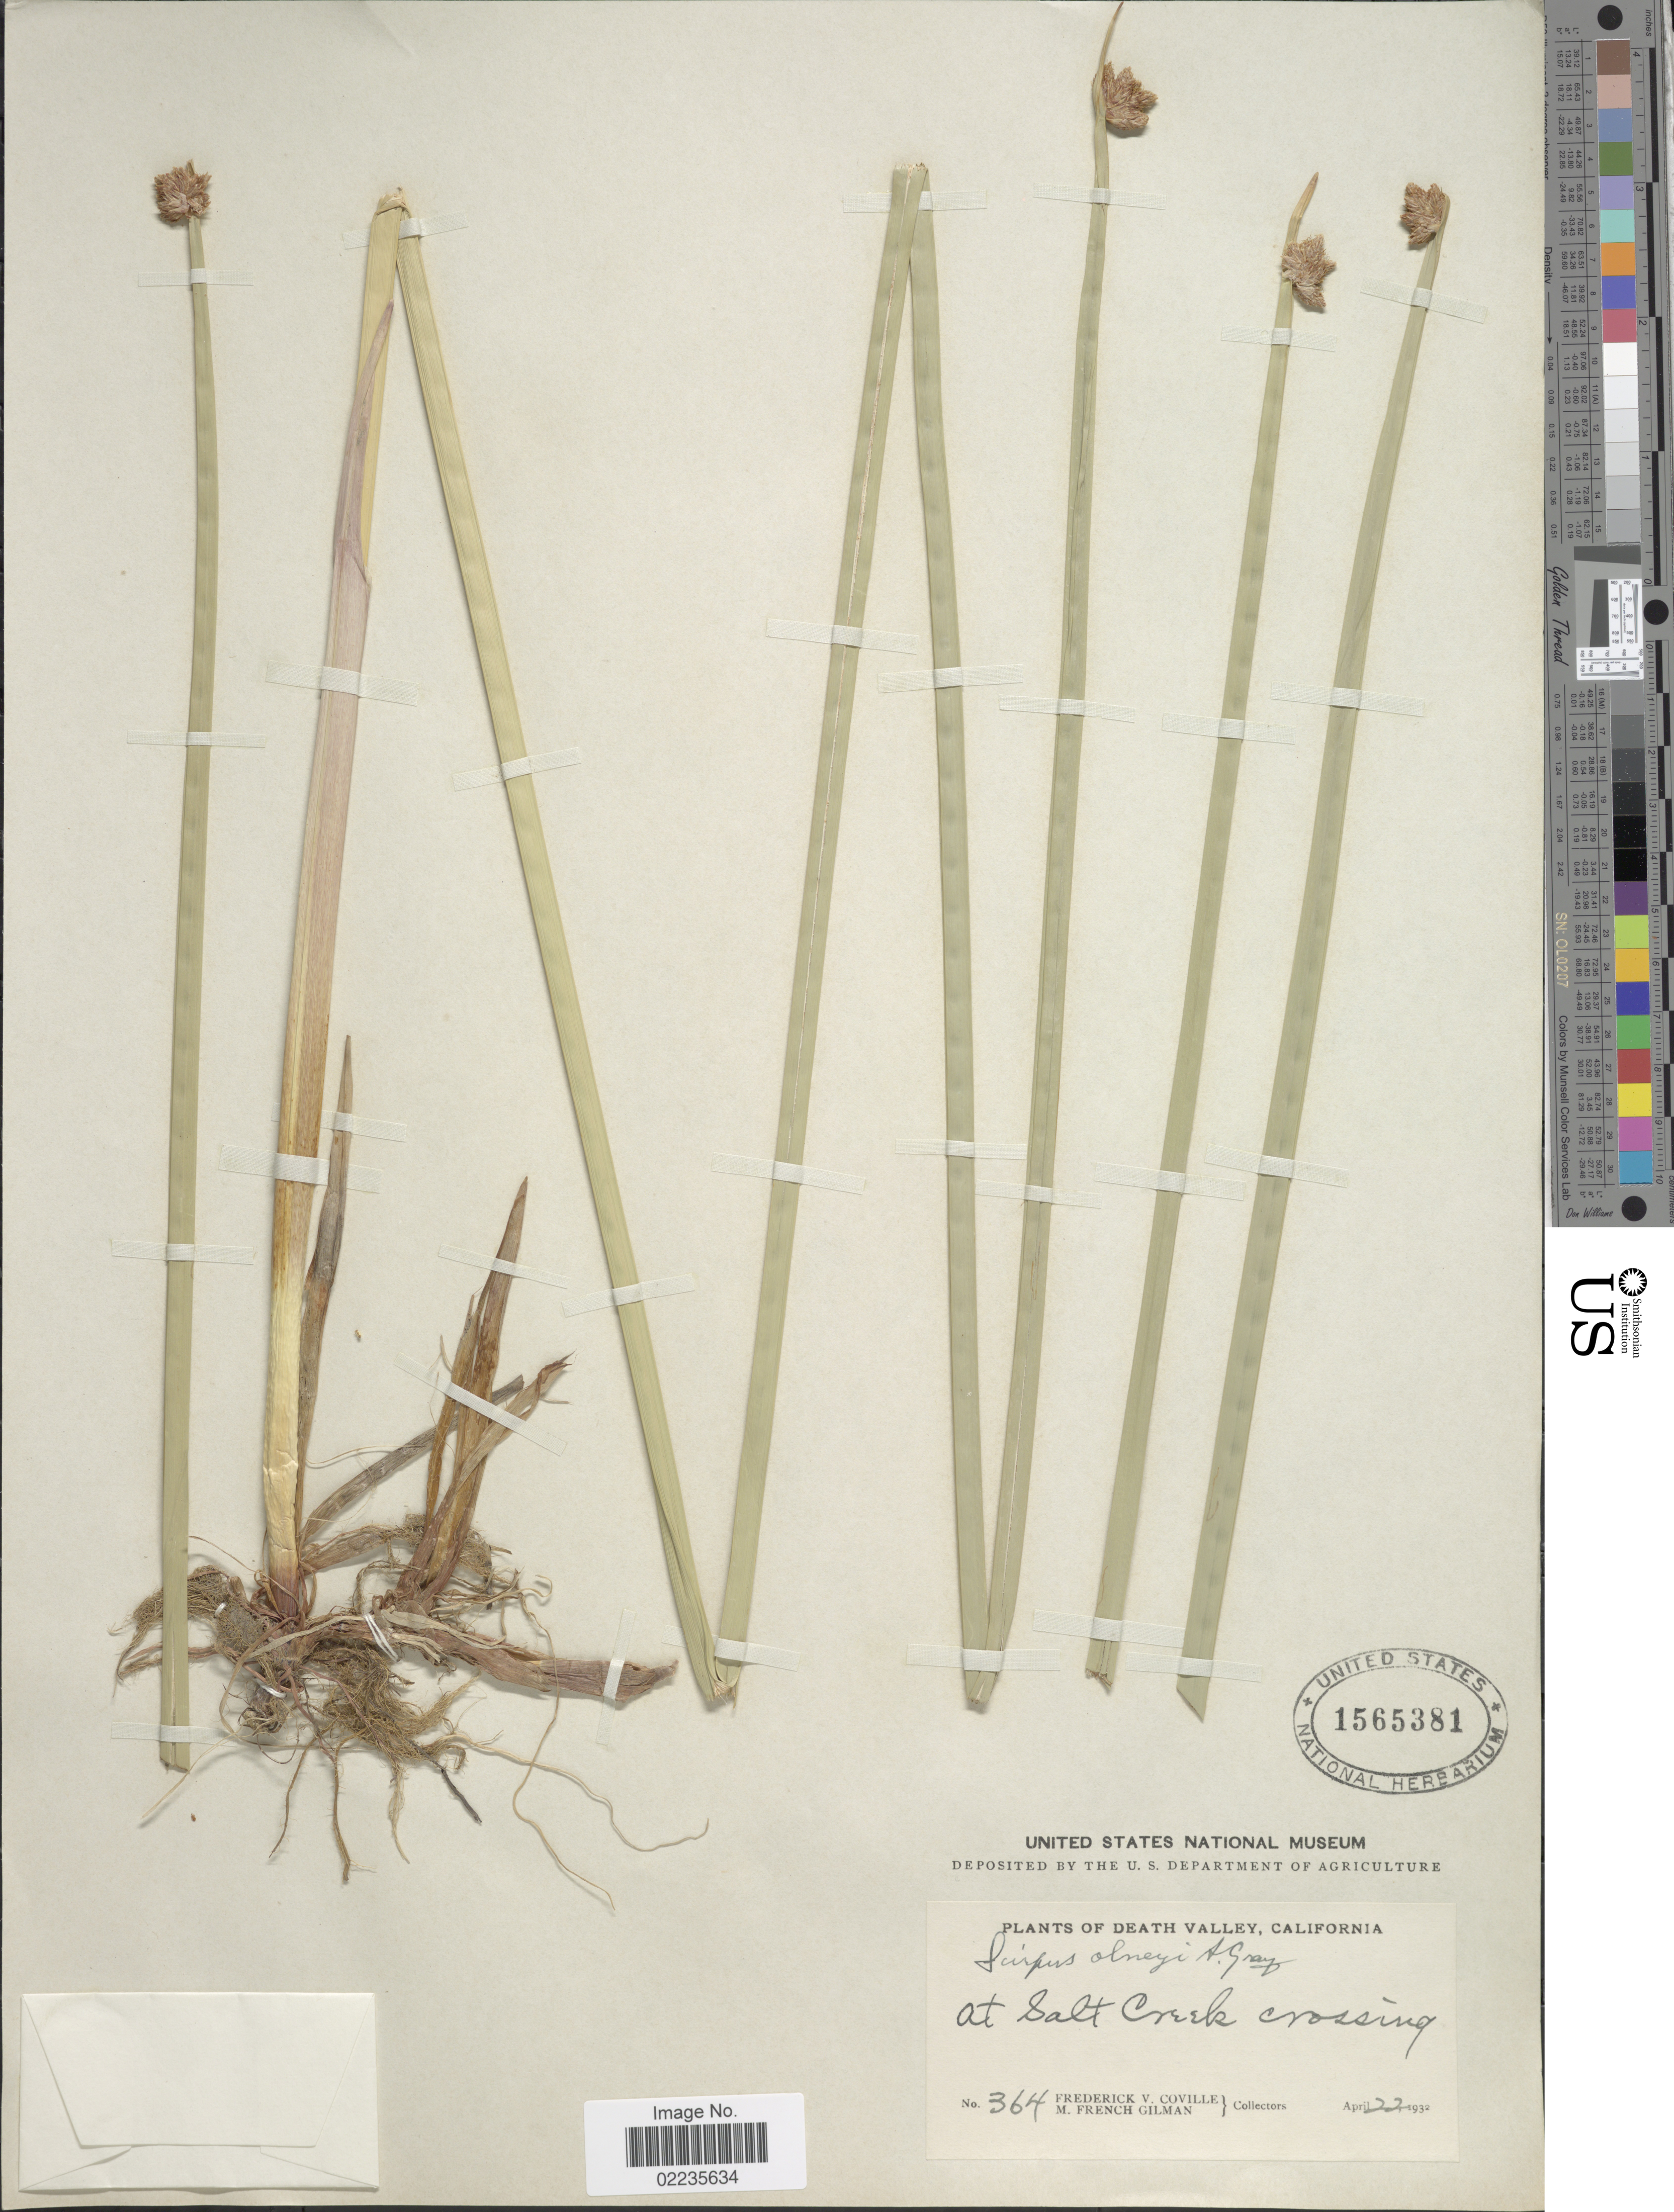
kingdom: Plantae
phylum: Tracheophyta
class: Liliopsida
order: Poales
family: Cyperaceae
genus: Schoenoplectus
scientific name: Schoenoplectus americanus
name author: (Pers.) Volkart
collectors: F. V. Coville & M. F. Gilman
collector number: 364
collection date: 1932-04-22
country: United States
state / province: California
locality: Death Valley, California, At Salt Creek crossing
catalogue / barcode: US 1565381